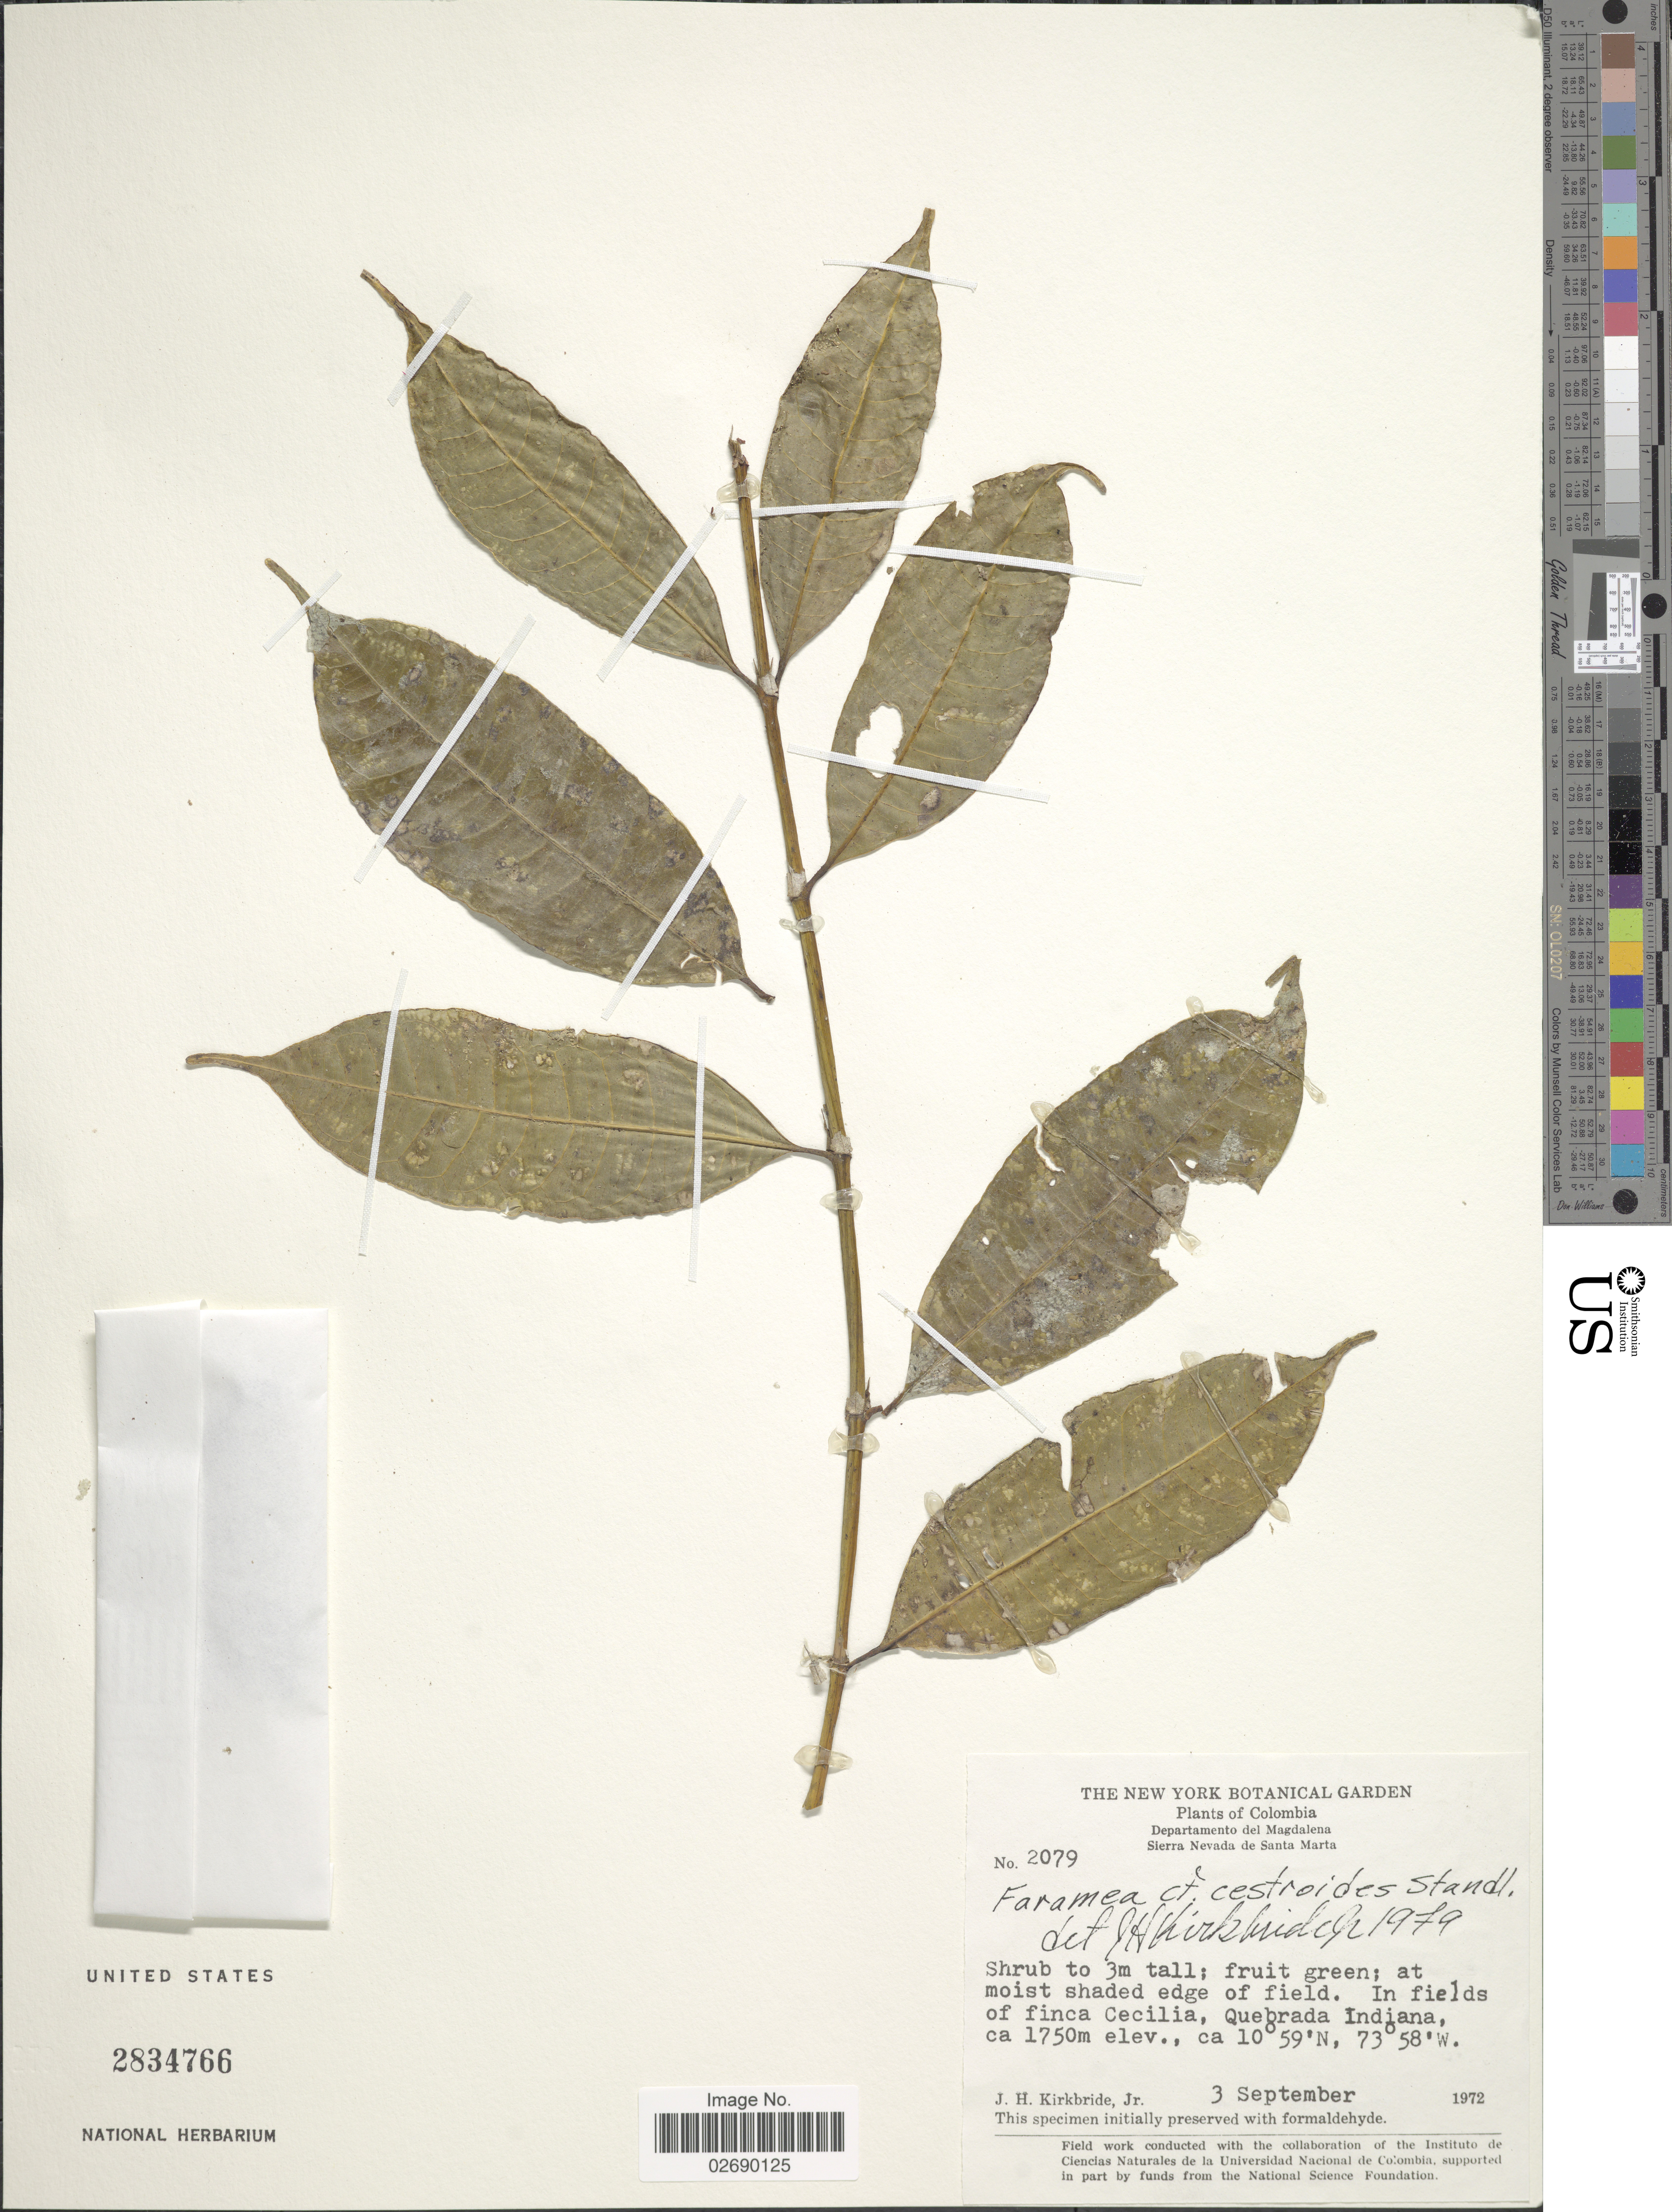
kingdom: Plantae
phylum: Tracheophyta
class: Magnoliopsida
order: Gentianales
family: Rubiaceae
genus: Faramea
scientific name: Faramea cestroides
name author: Standl.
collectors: J. H. Kirkbride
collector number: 2079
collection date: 1972-09-03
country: Colombia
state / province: Magdalena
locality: Sierra Nevada de Santa Maria. Finca Cecilia Quebrada Indiana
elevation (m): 1750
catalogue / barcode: US 2834766